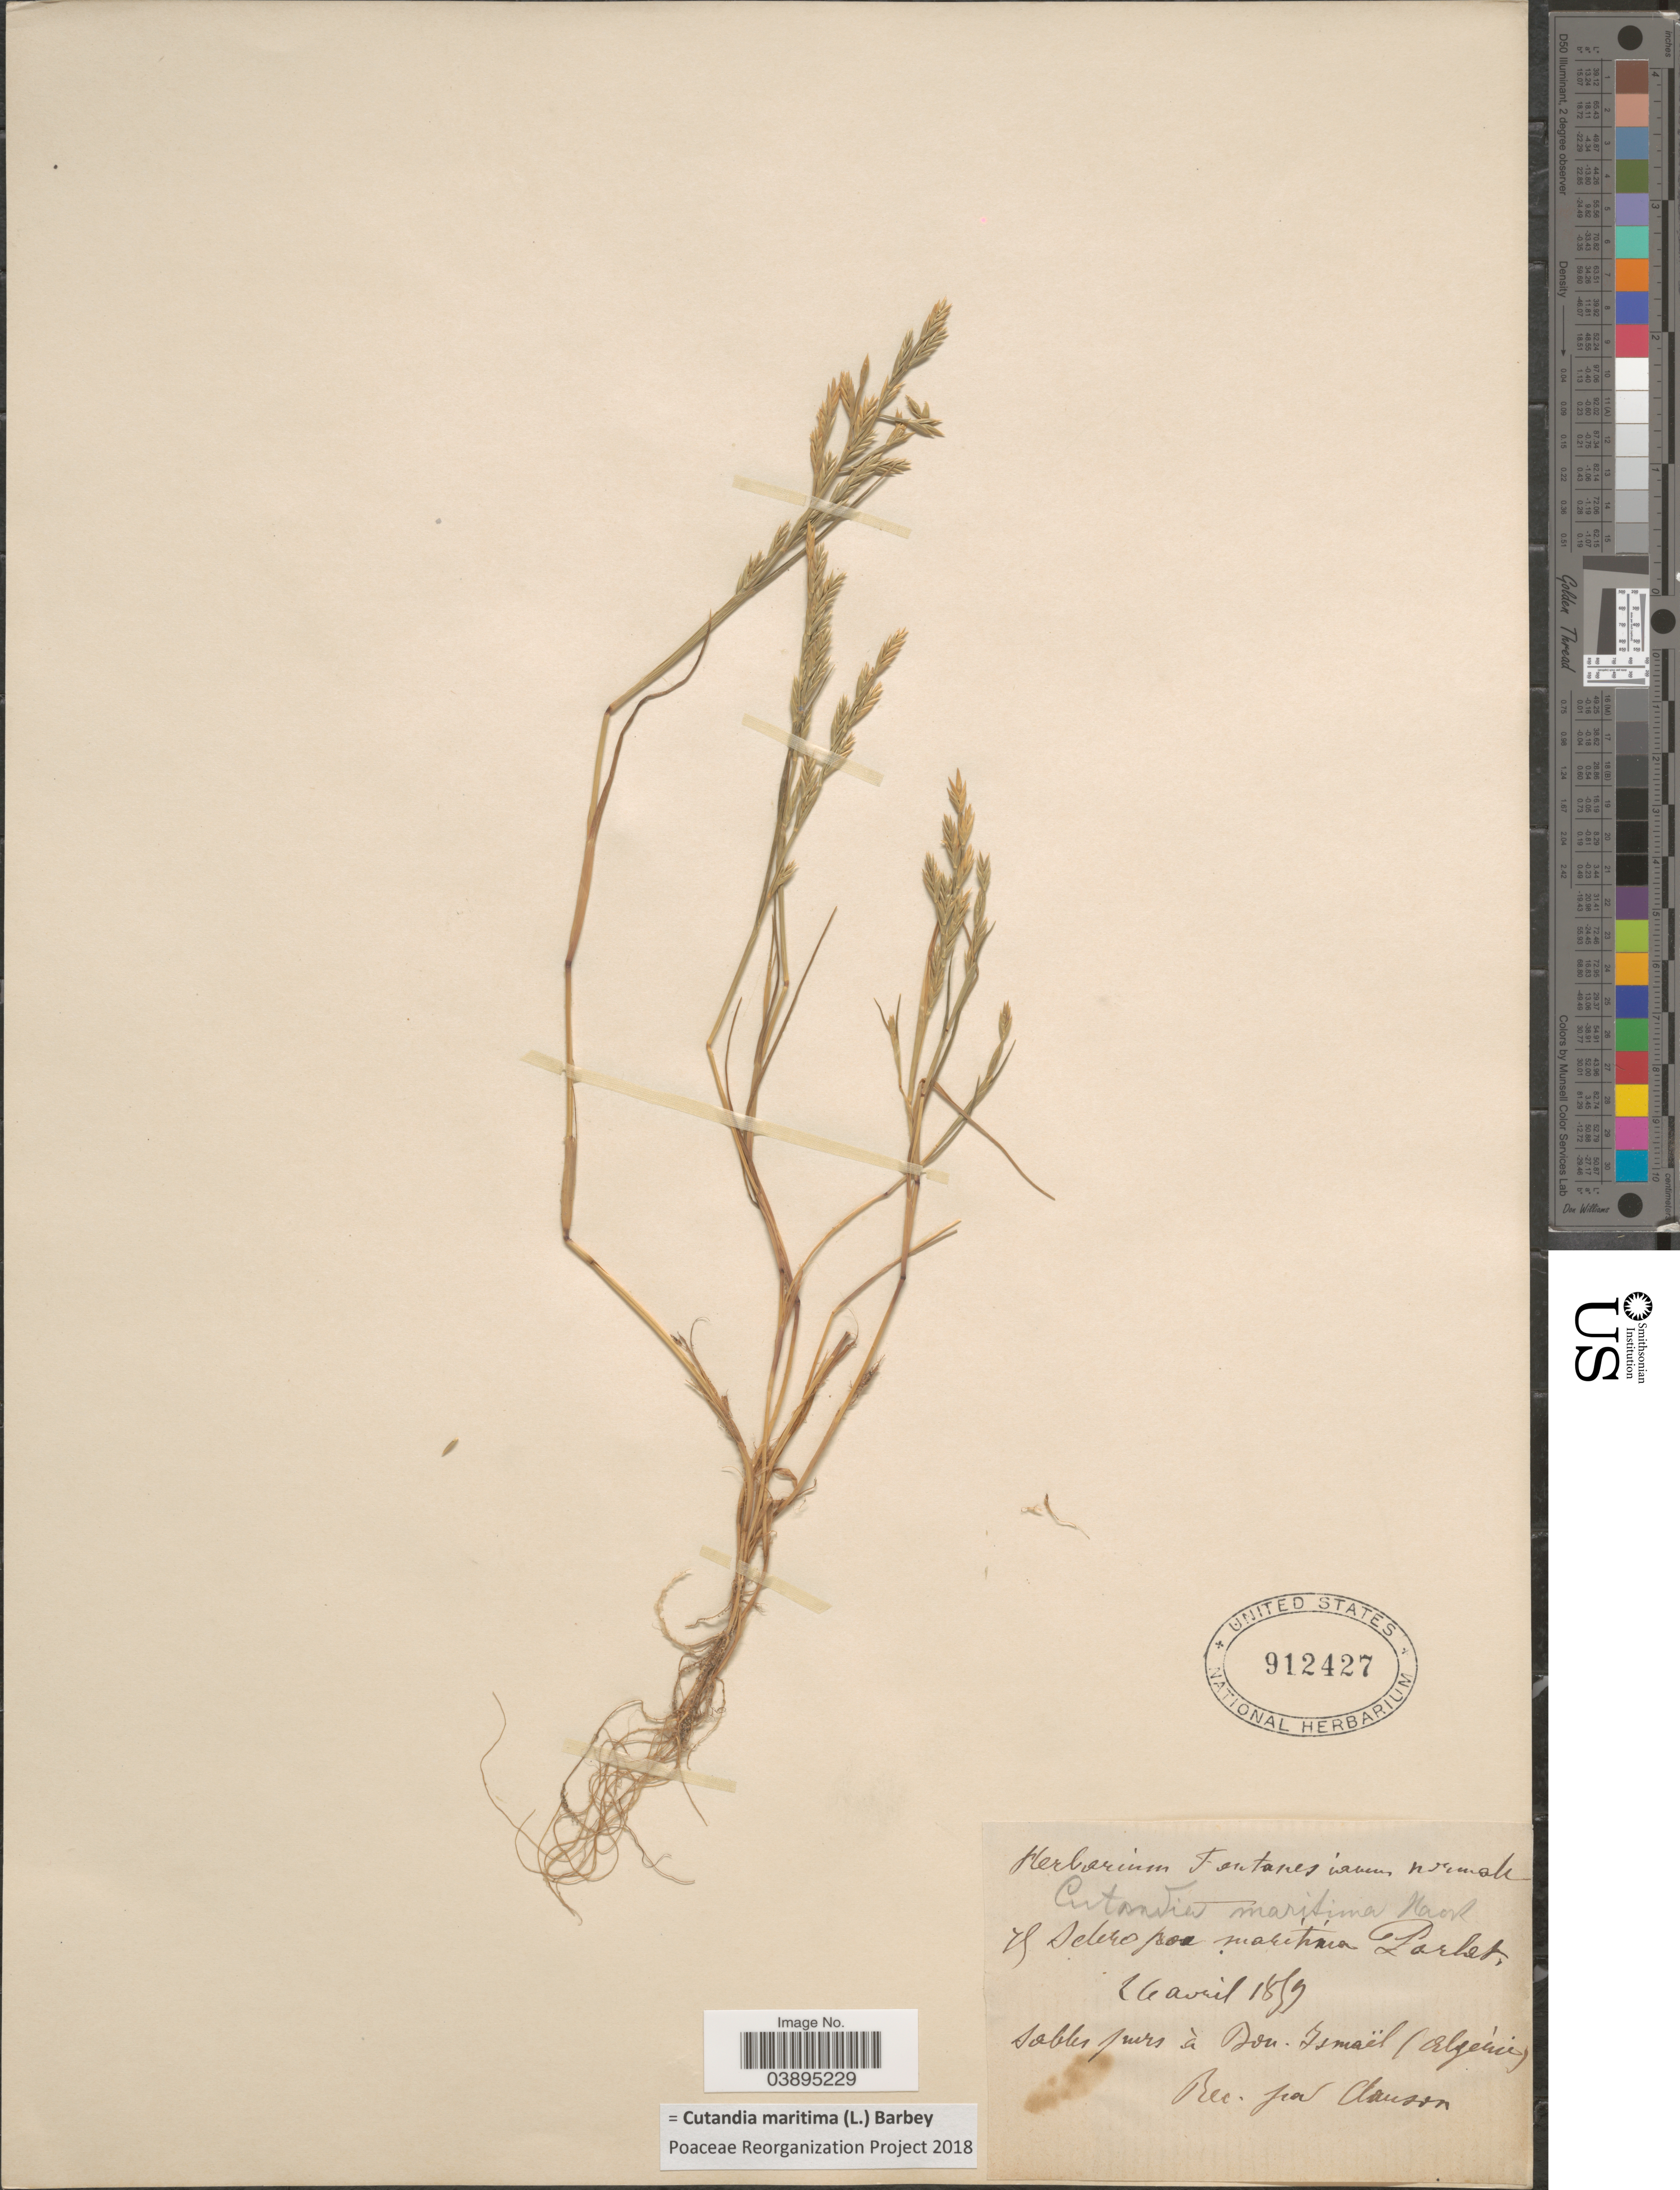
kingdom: Plantae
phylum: Tracheophyta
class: Liliopsida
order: Poales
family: Poaceae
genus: Cutandia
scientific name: Cutandia maritima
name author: (L.) Barbey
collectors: J. Clausen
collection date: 1859-04-26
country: Algeria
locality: Sables pars à Bou. Ismaël.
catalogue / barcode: US 912427